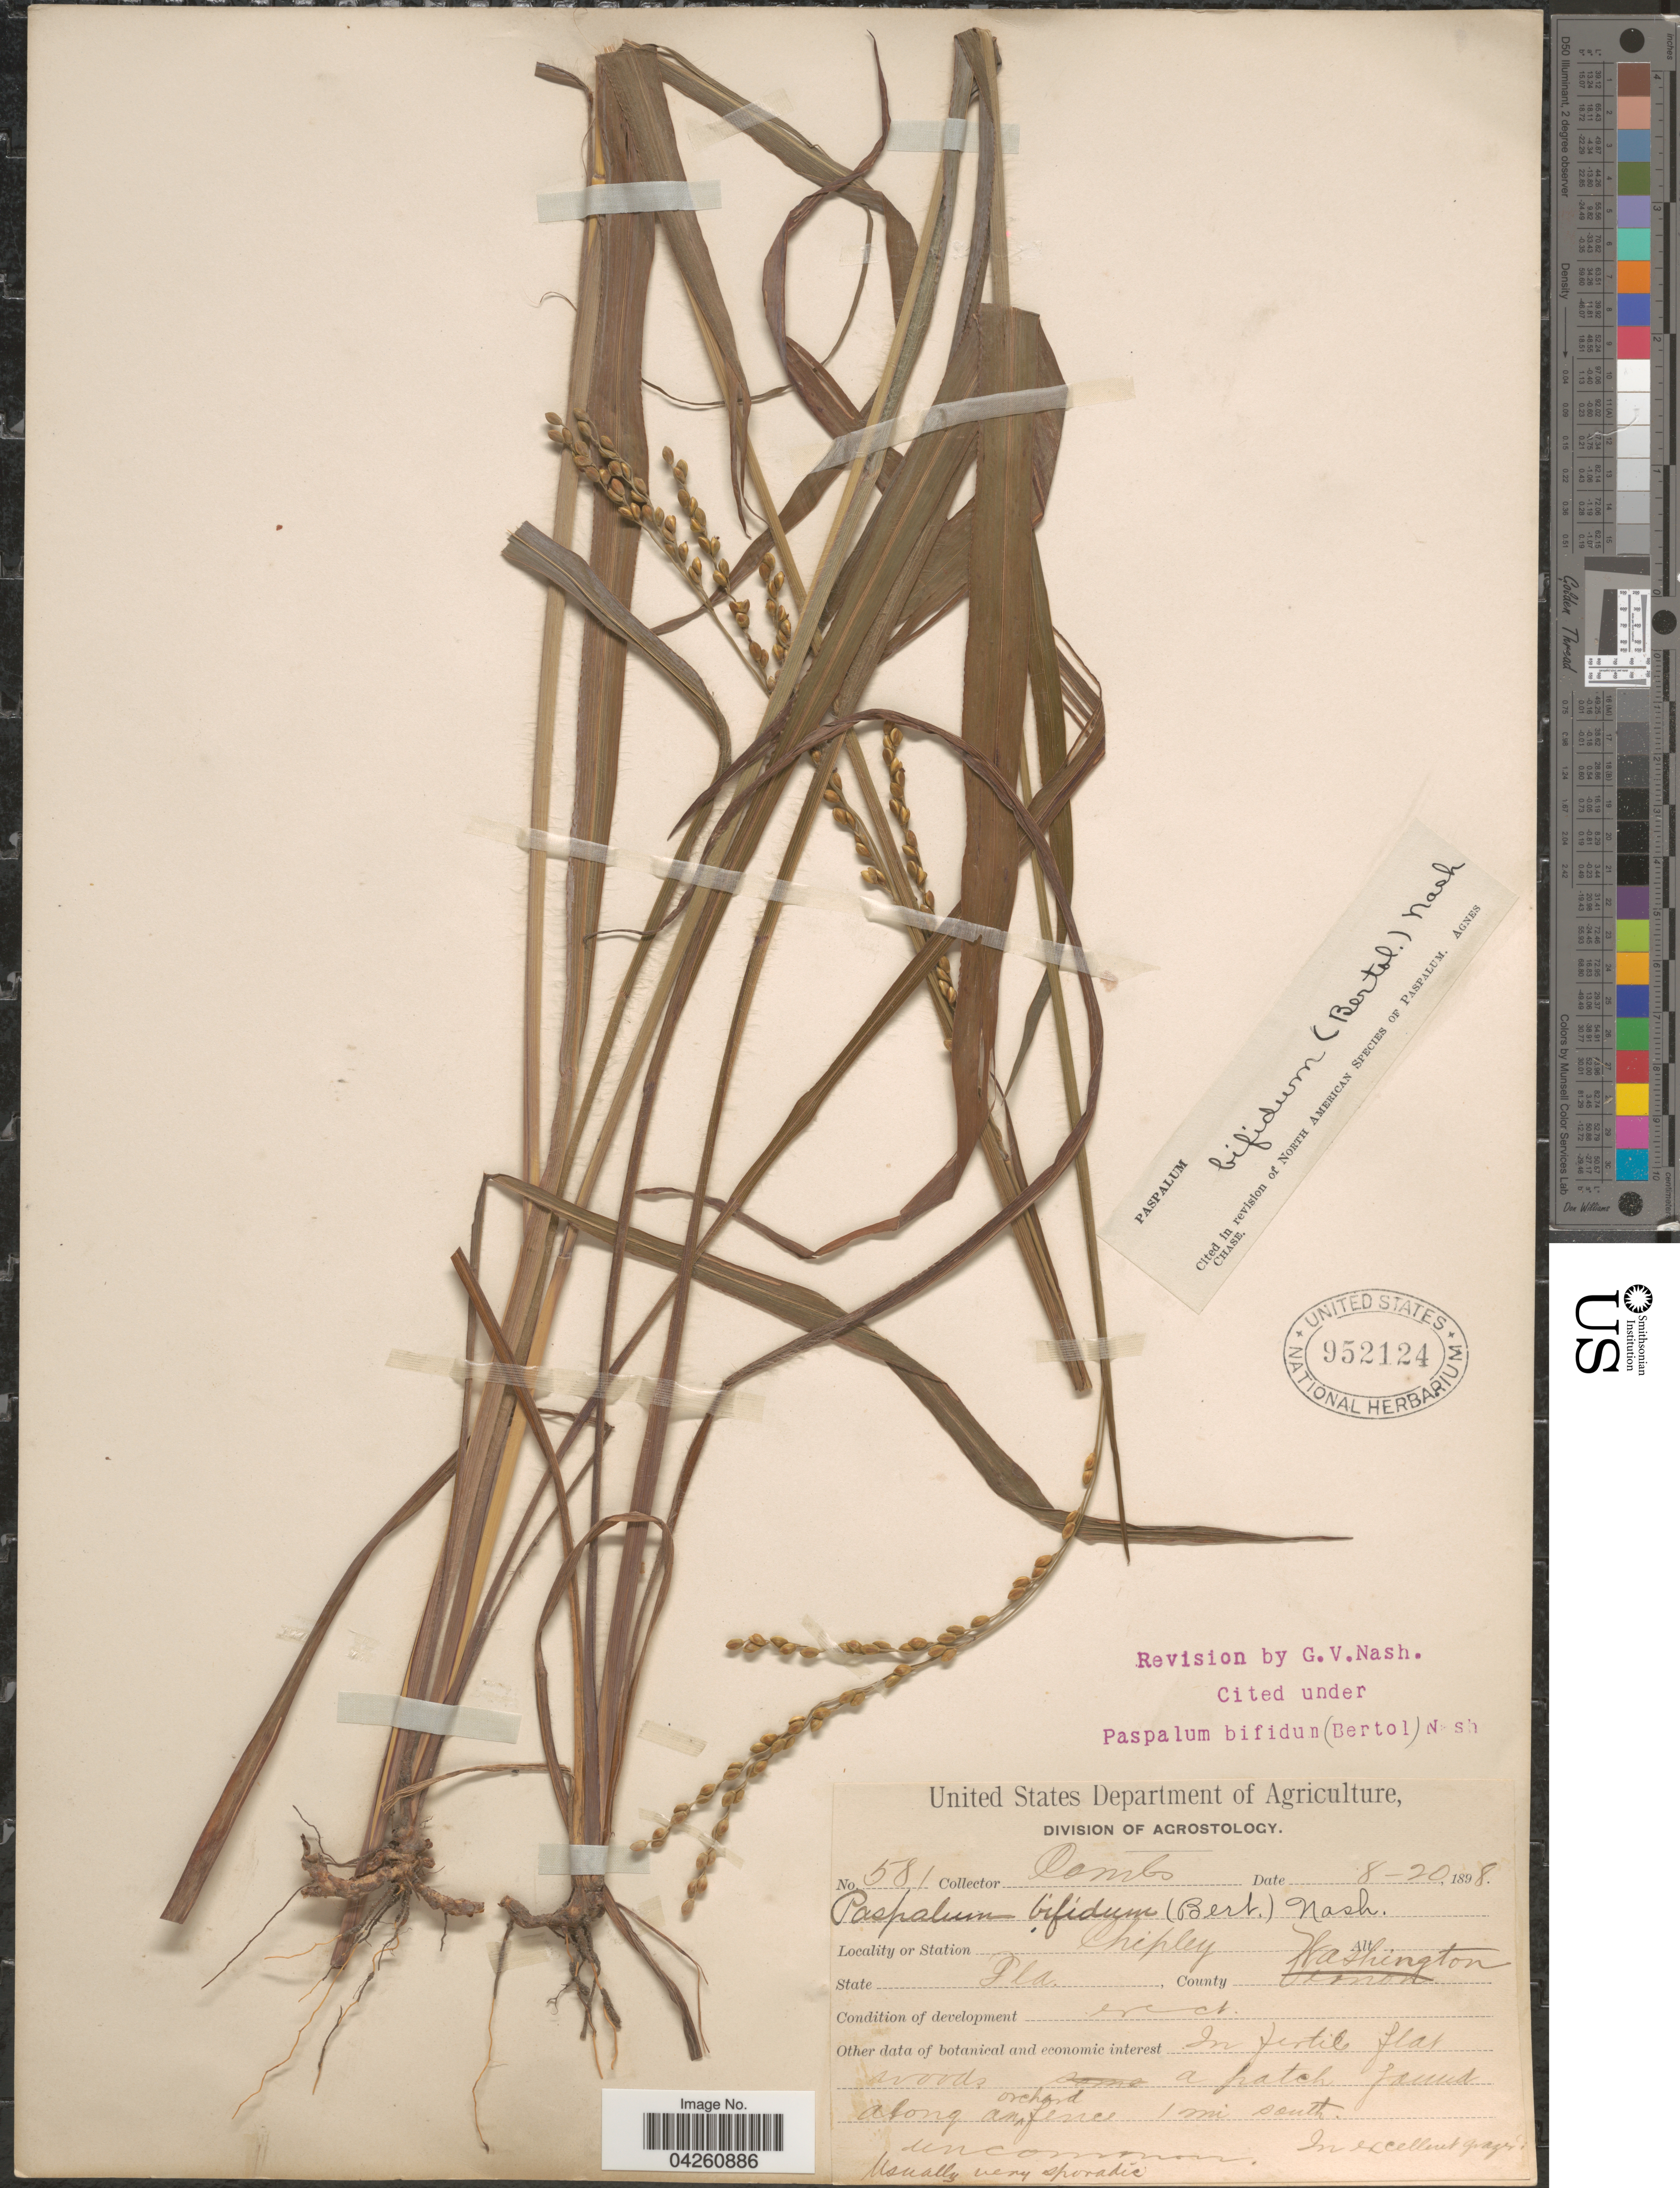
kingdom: Plantae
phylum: Tracheophyta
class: Liliopsida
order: Poales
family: Poaceae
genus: Paspalum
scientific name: Paspalum bifidum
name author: (Bertol.) Nash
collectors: -. Combs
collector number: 581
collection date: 1898-08-20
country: United States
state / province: Florida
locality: Chipley. County Washington.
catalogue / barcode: US 952124